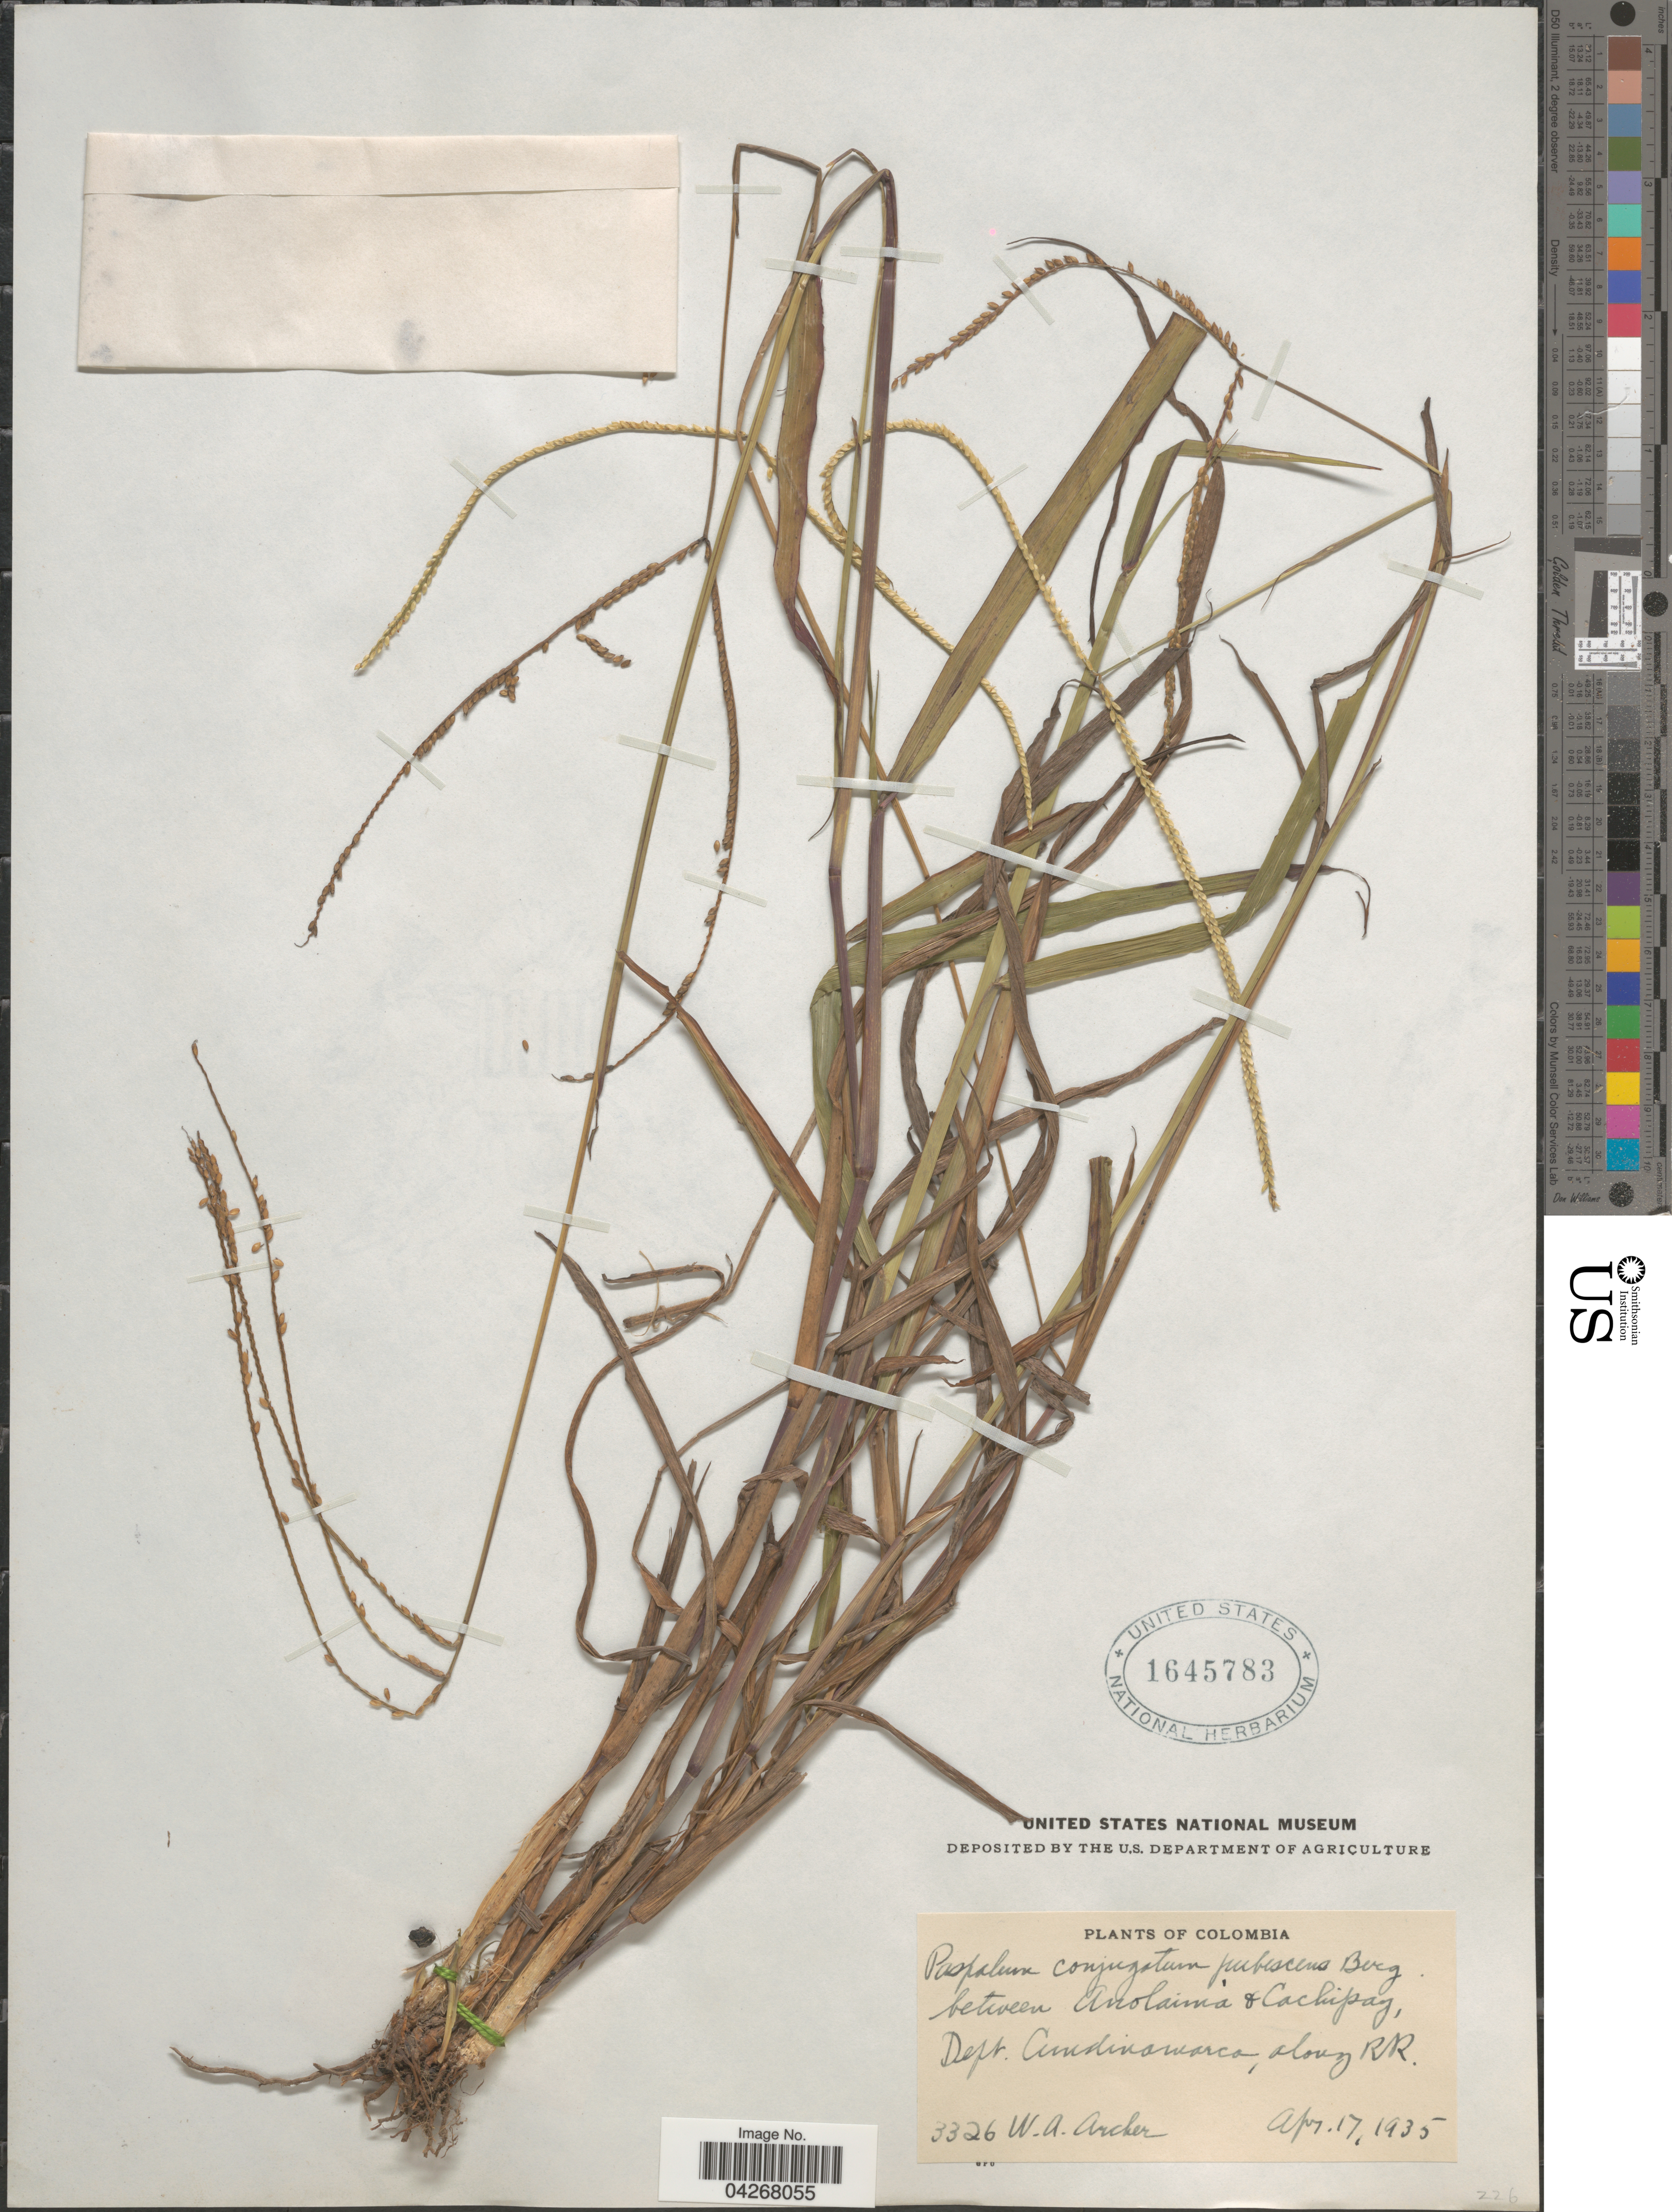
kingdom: Plantae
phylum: Tracheophyta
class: Liliopsida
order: Poales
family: Poaceae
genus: Paspalum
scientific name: Paspalum conjugatum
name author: P.J. Bergius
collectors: W. Archer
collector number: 3326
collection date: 1935-04-17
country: Colombia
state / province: Cundinamarca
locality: Between Anolaima & Cachipay, Dept. Cundinamarca, along RR.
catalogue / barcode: US 1645783